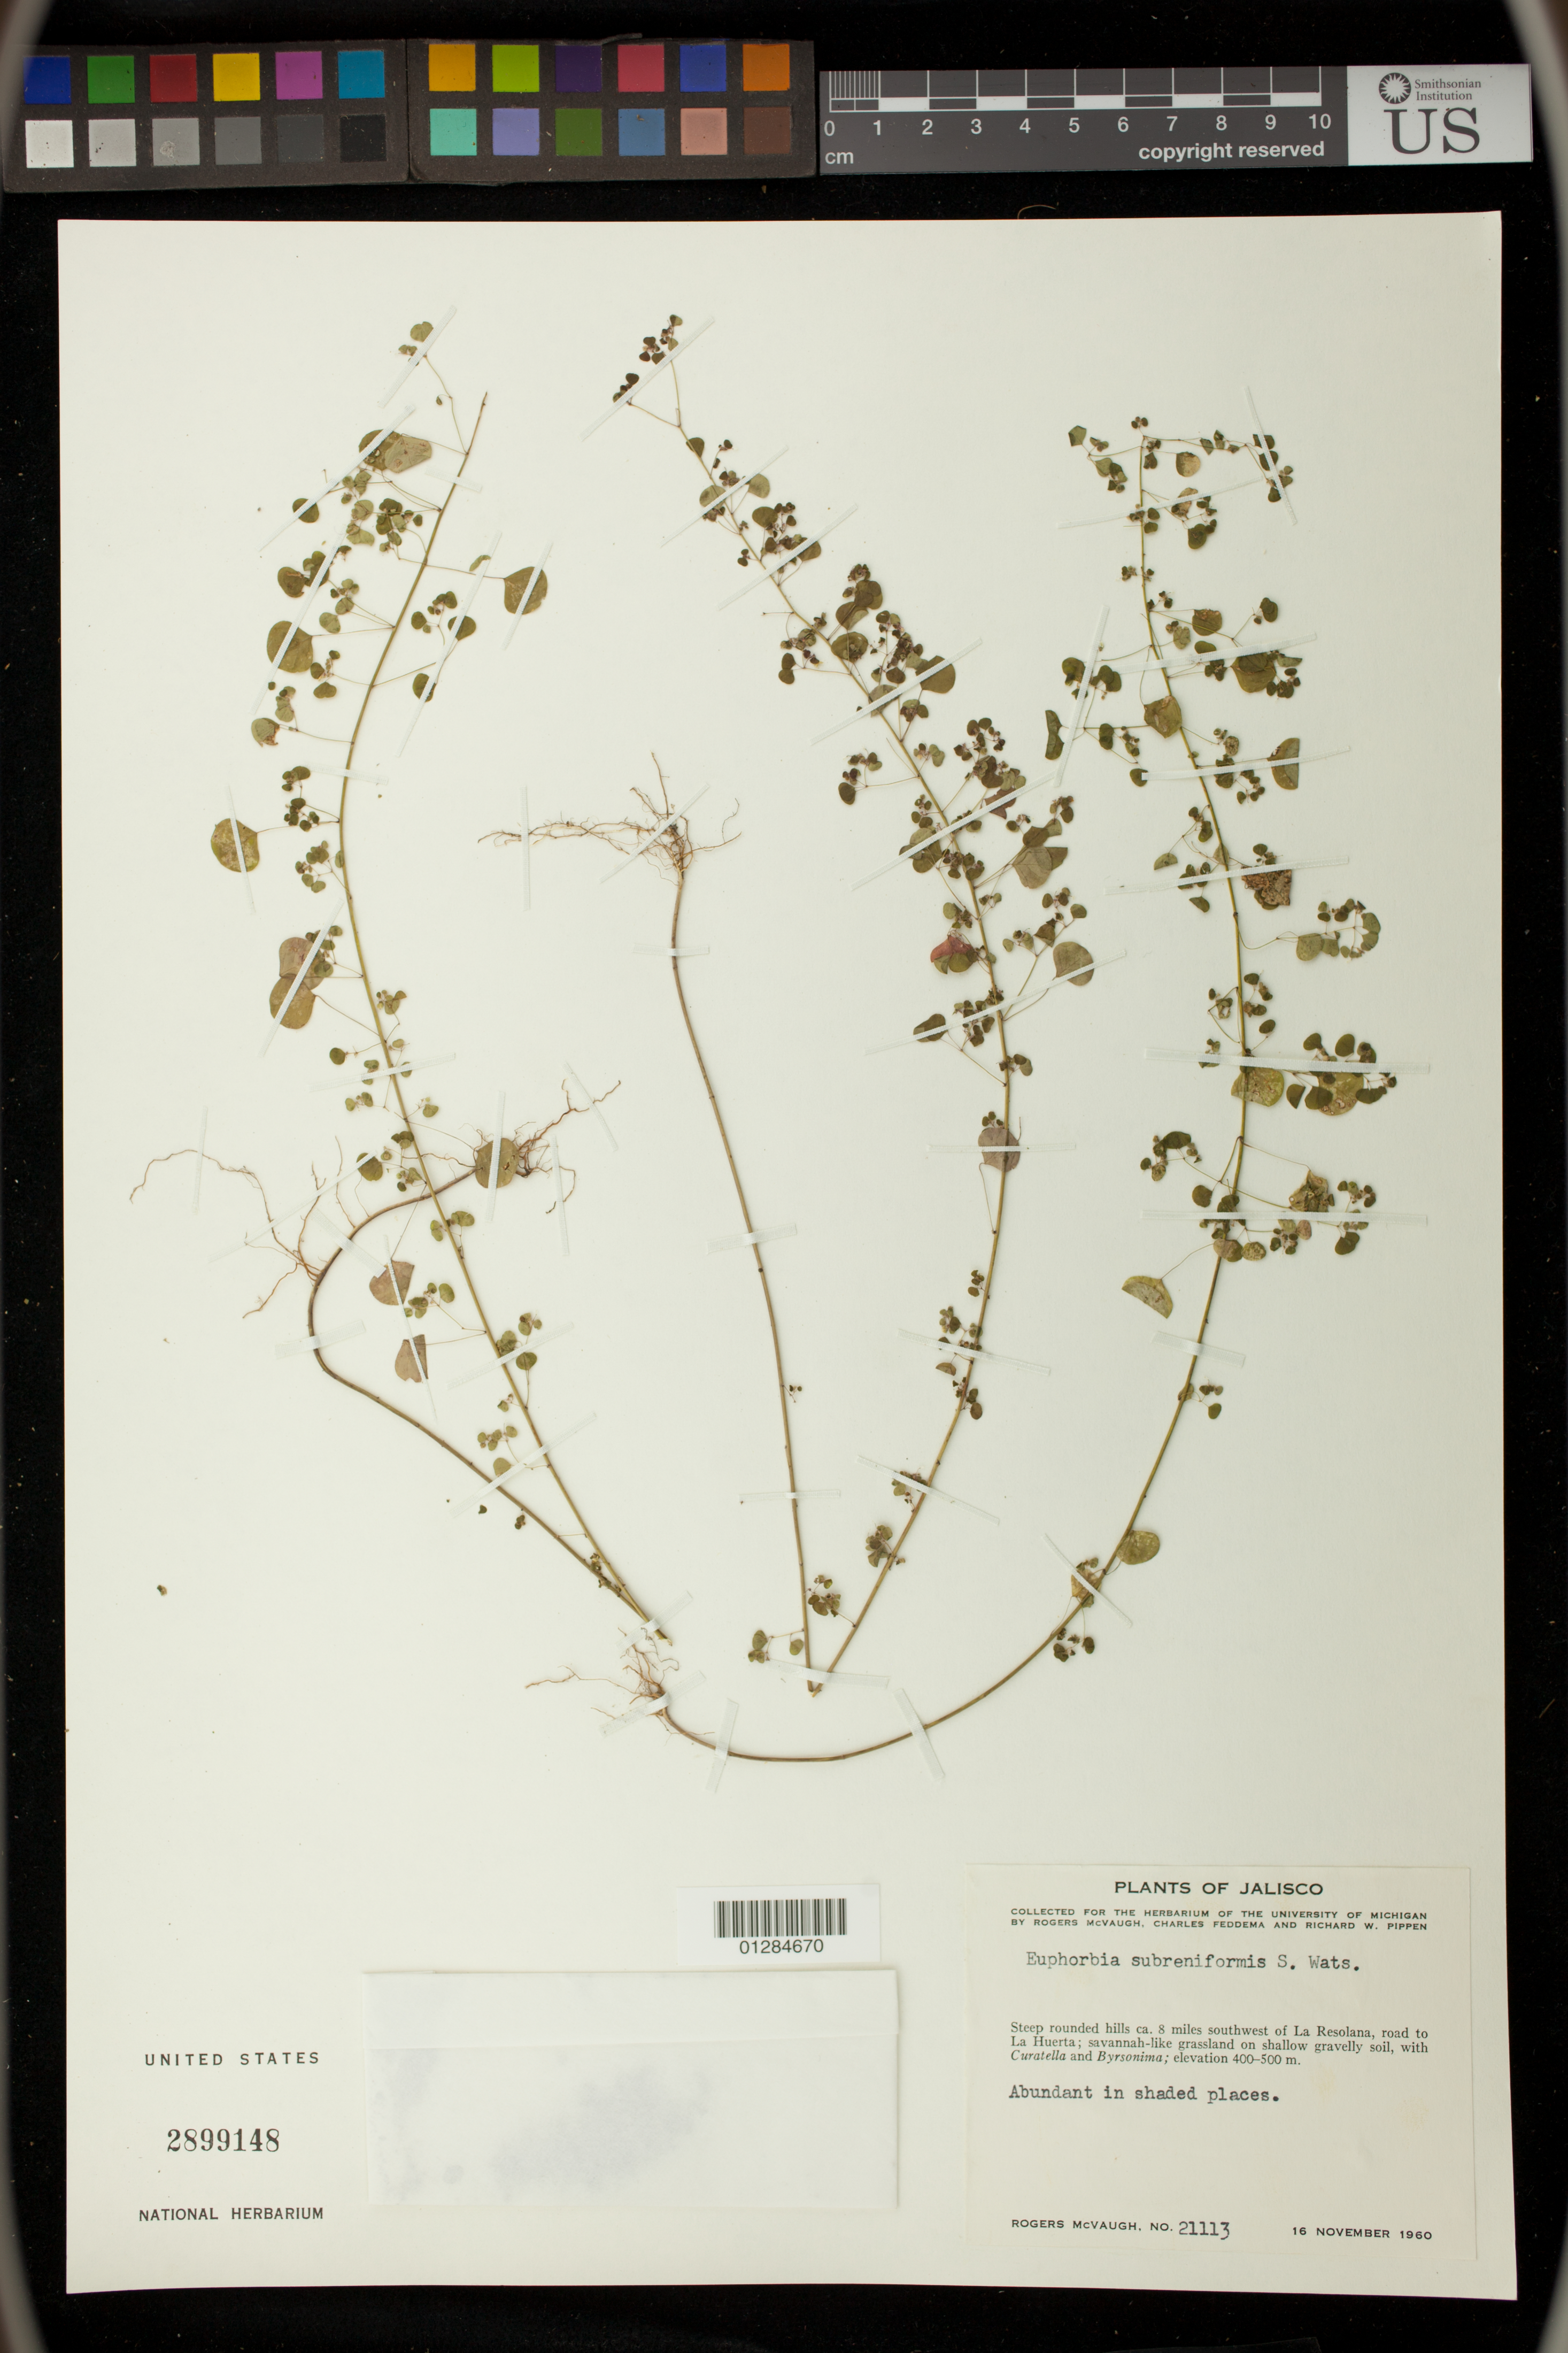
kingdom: Plantae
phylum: Tracheophyta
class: Magnoliopsida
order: Malpighiales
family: Euphorbiaceae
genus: Euphorbia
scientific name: Euphorbia fimbrilligera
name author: Mart.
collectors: R. McVaugh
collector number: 21113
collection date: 1960-11-16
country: Mexico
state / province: Jalisco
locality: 8 miles southwest of La Resolana, road to La Huerta.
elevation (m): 400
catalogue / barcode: US 2899148